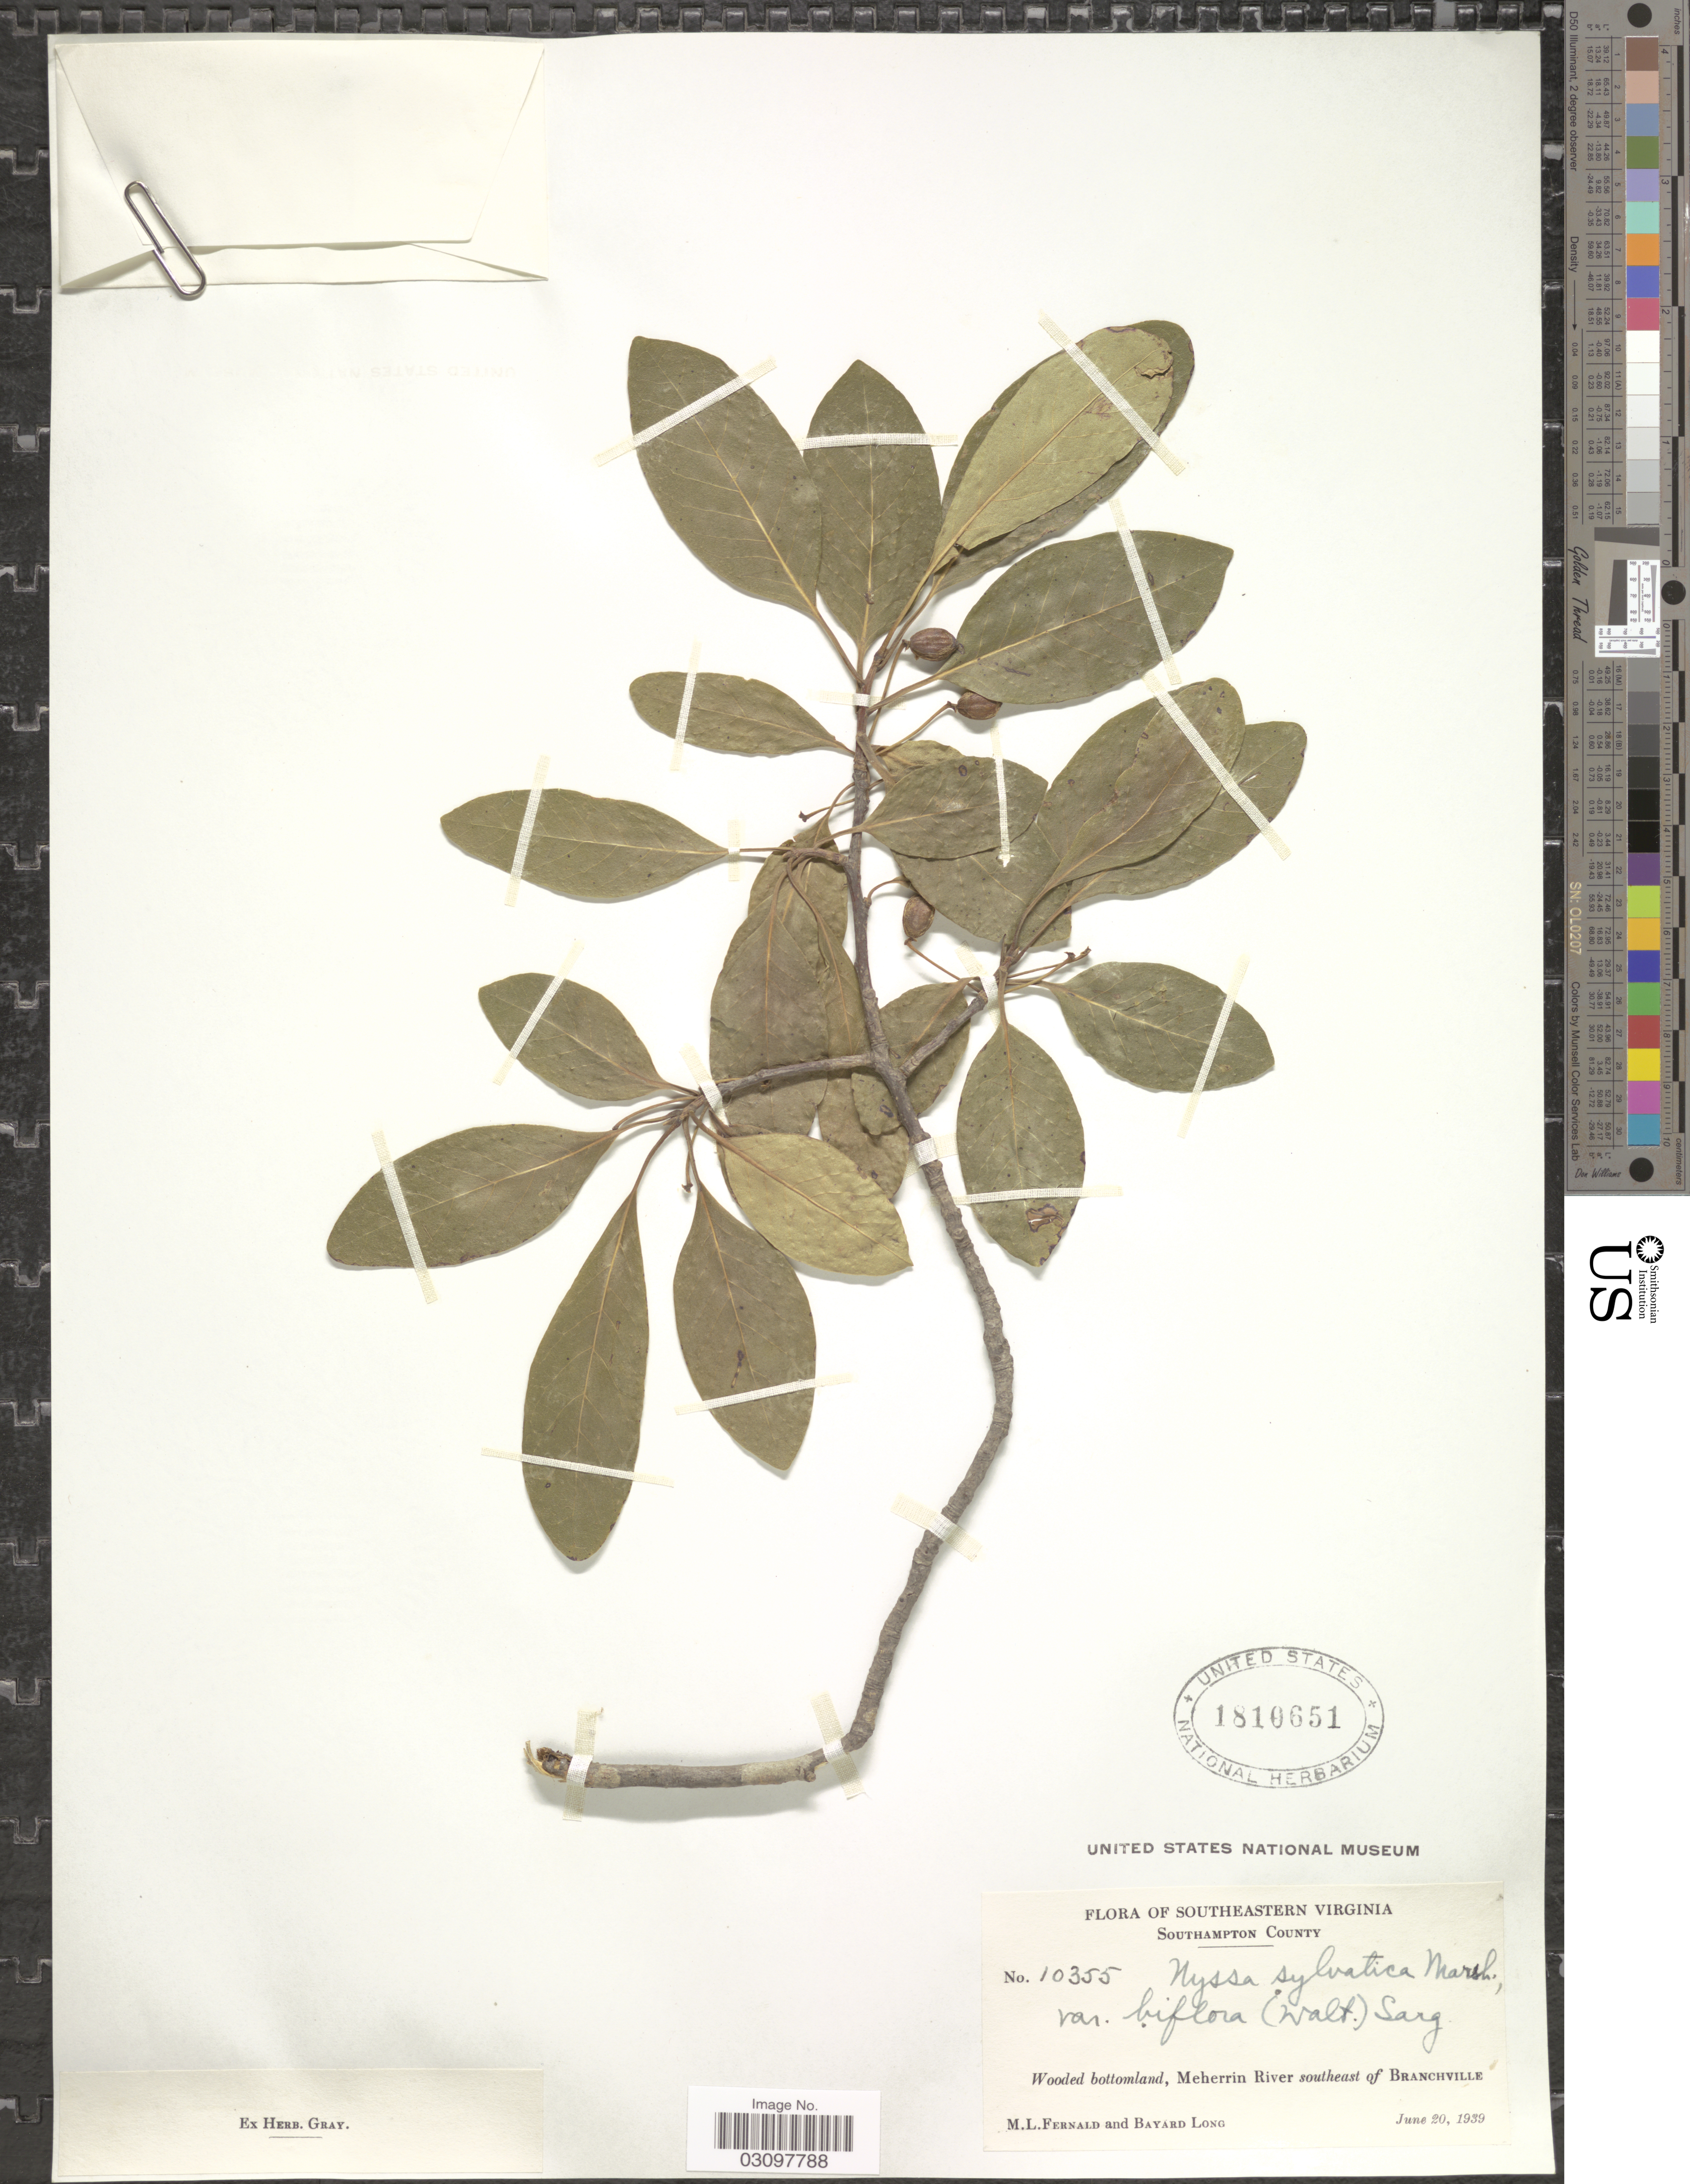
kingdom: Plantae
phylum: Tracheophyta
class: Magnoliopsida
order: Cornales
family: Nyssaceae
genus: Nyssa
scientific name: Nyssa biflora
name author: Walter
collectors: M. L. Fernald & B. Long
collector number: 10355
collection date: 1939-06-20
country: United States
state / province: Virginia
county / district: Southampton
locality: Southeastern Virginia. Southampton County. Wooded bottomland, Meherrin River southwest of Branchville.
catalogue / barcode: US 1810651